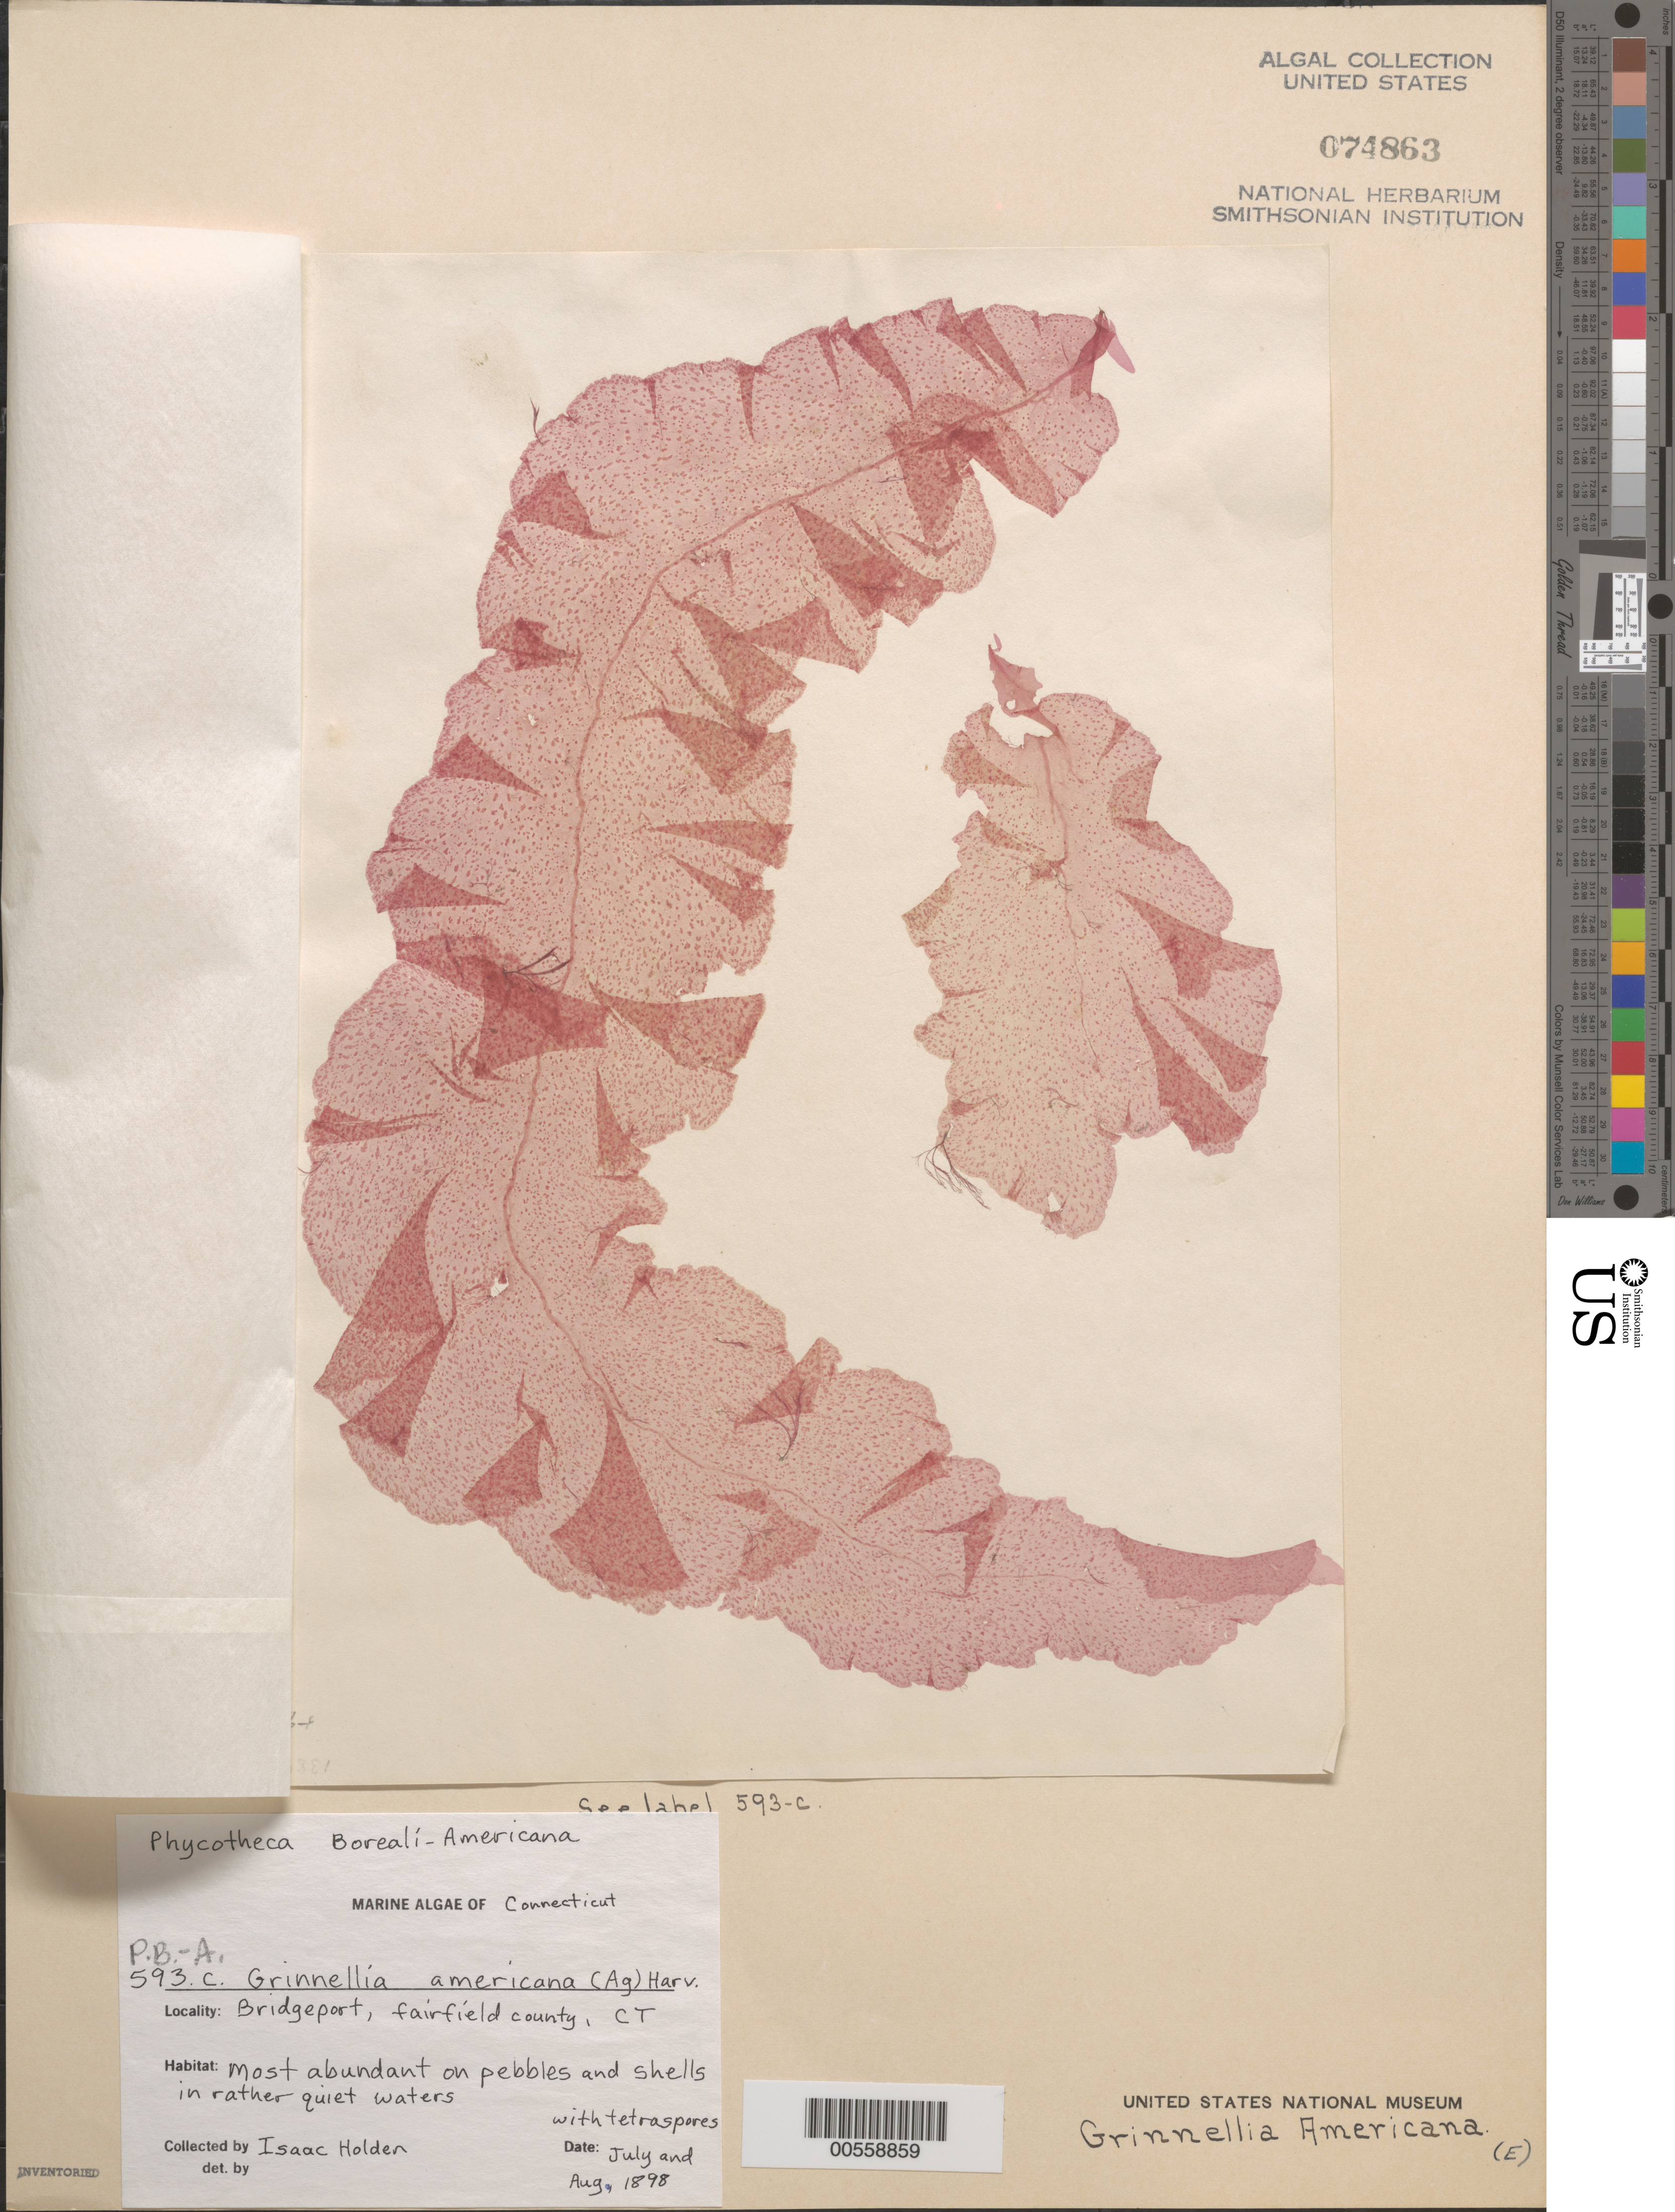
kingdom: Plantae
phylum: Rhodophyta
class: Florideophyceae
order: Ceramiales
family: Delesseriaceae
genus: Grinnellia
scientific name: Grinnellia americana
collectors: I. Holden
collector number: PB-A 593c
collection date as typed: Jul 1898 AND -- Aug 1898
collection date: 1898-07,1898-08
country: United States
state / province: Connecticut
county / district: Fairfield County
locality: Bridgeport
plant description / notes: Collins, Holden & Setchell, Phycotheca Boreali-Americana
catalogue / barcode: US 74863